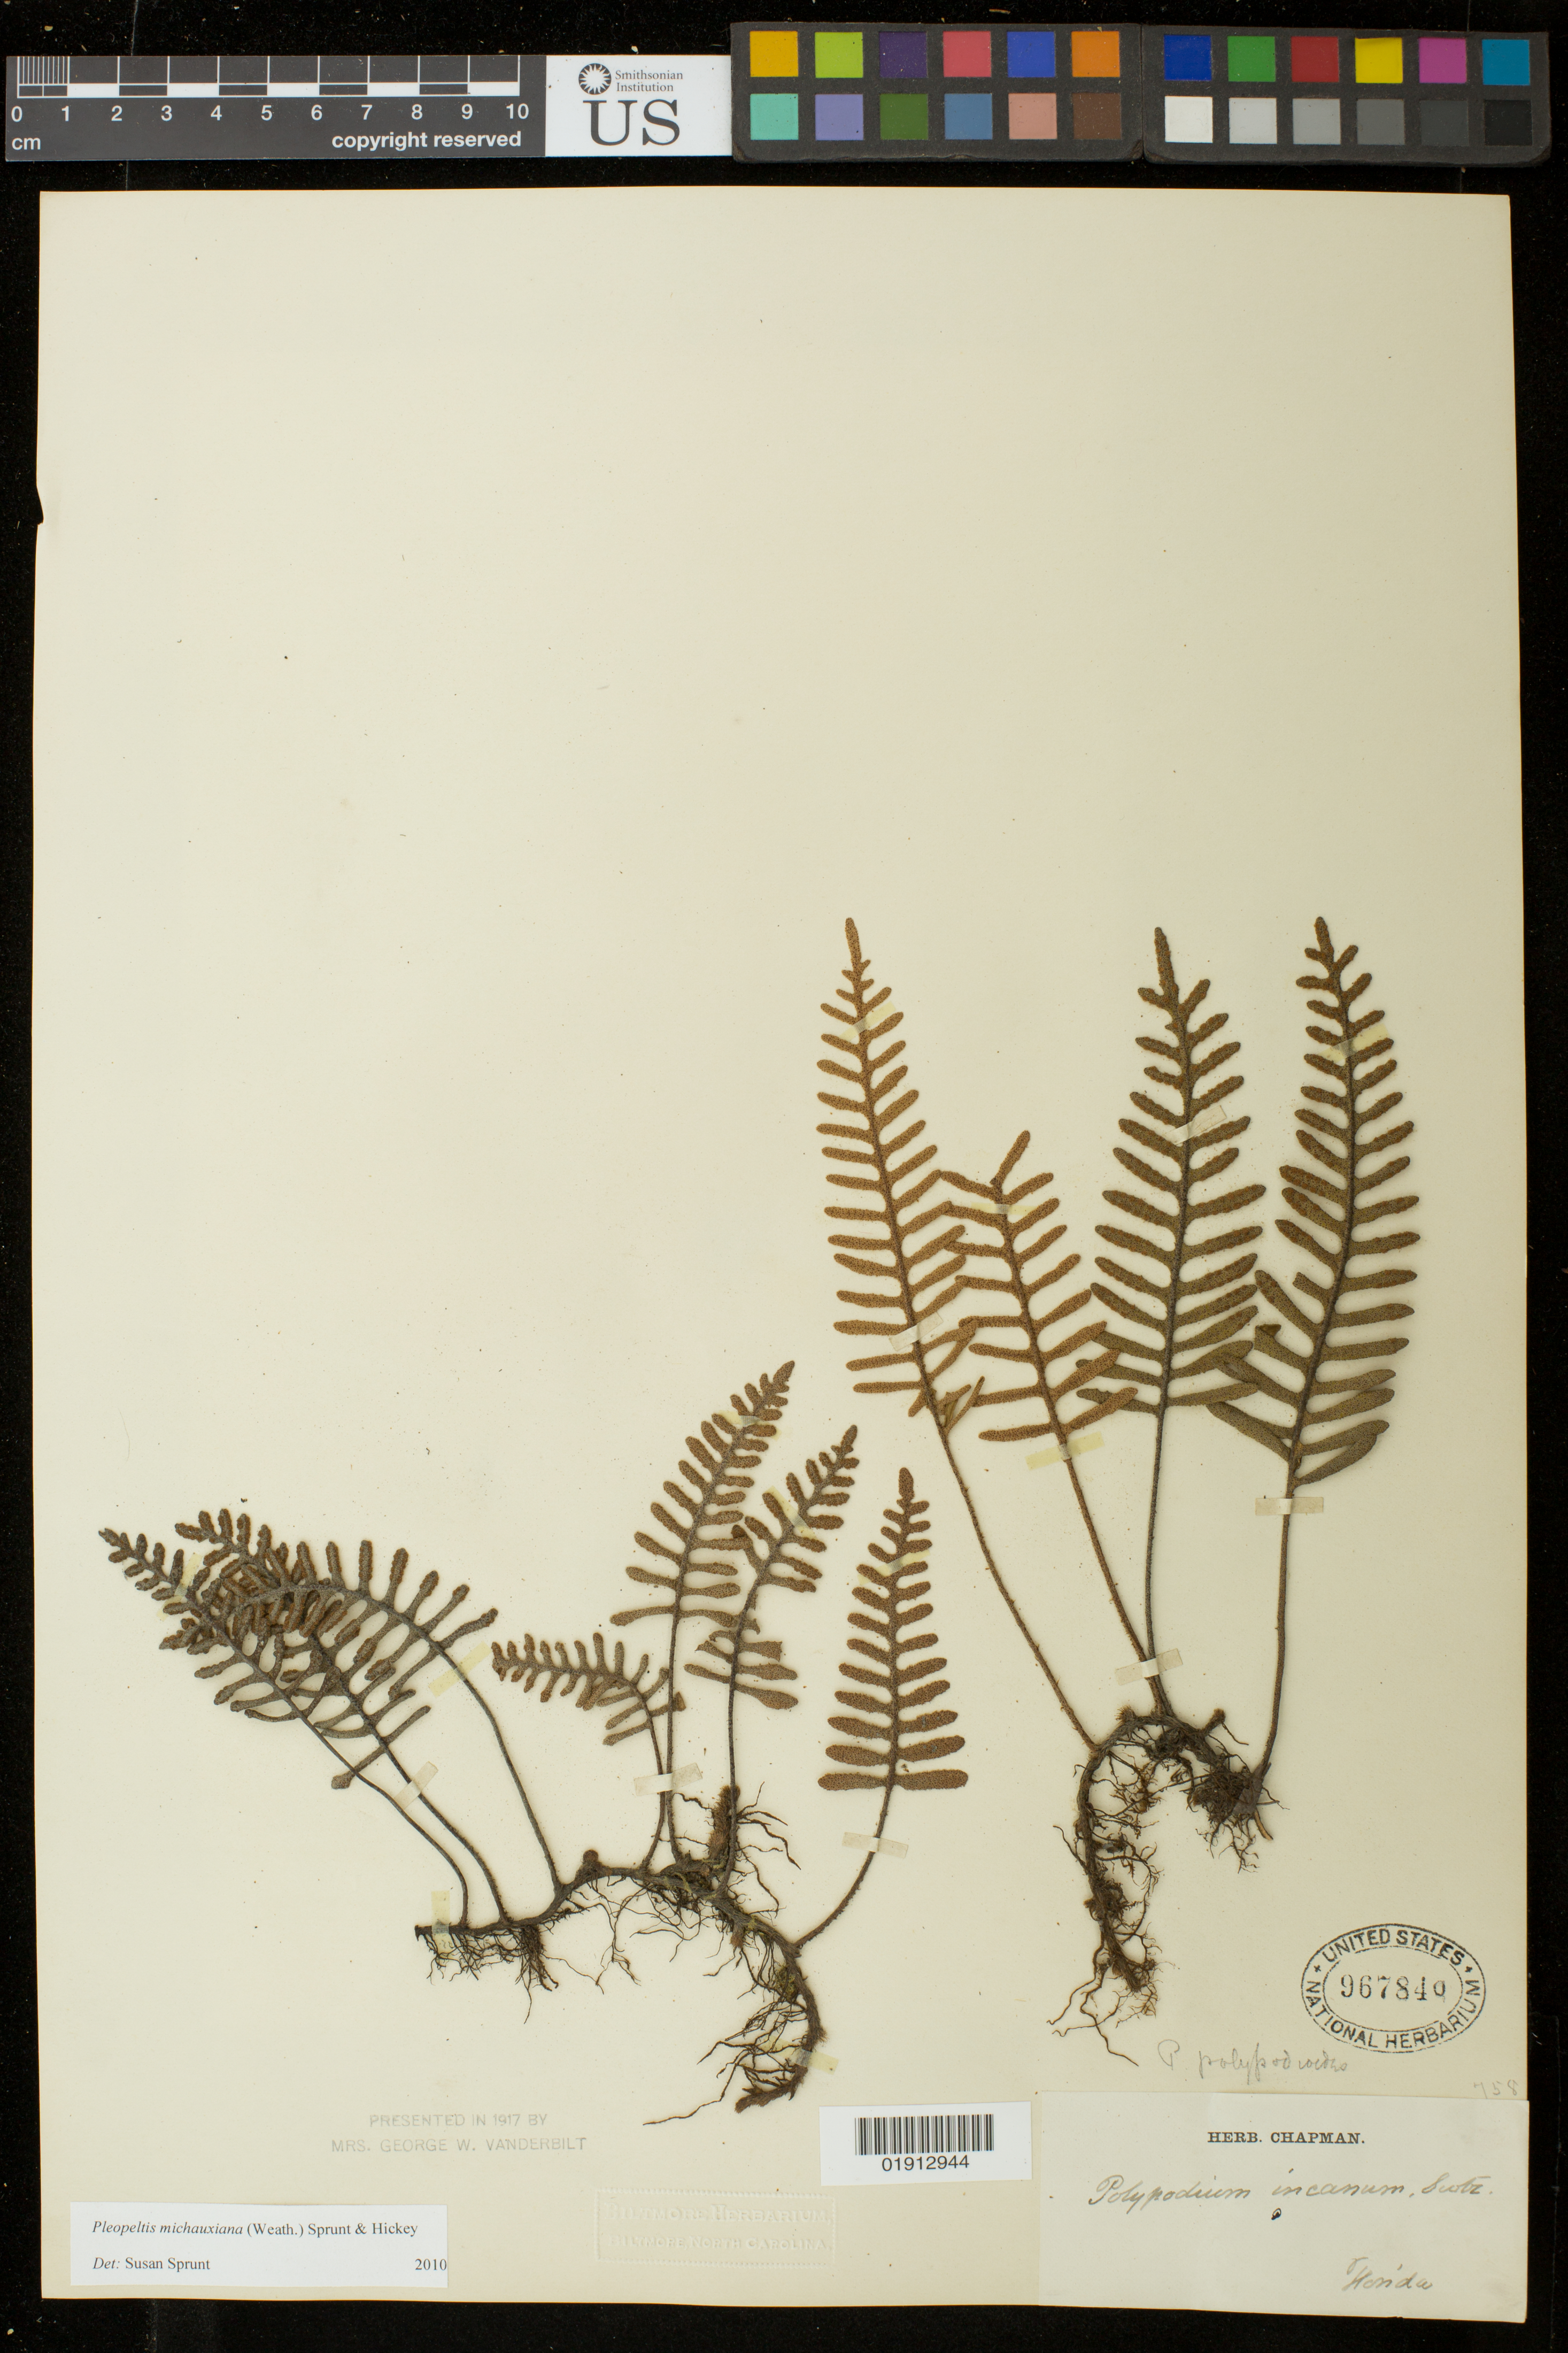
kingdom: Plantae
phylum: Tracheophyta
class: Polypodiopsida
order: Polypodiales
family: Polypodiaceae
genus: Pleopeltis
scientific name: Pleopeltis michauxiana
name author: (Weath.) Hickey & Sprunt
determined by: Sprunt, S. V.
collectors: ex herb. Chapman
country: United States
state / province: Florida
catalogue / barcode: US 967849